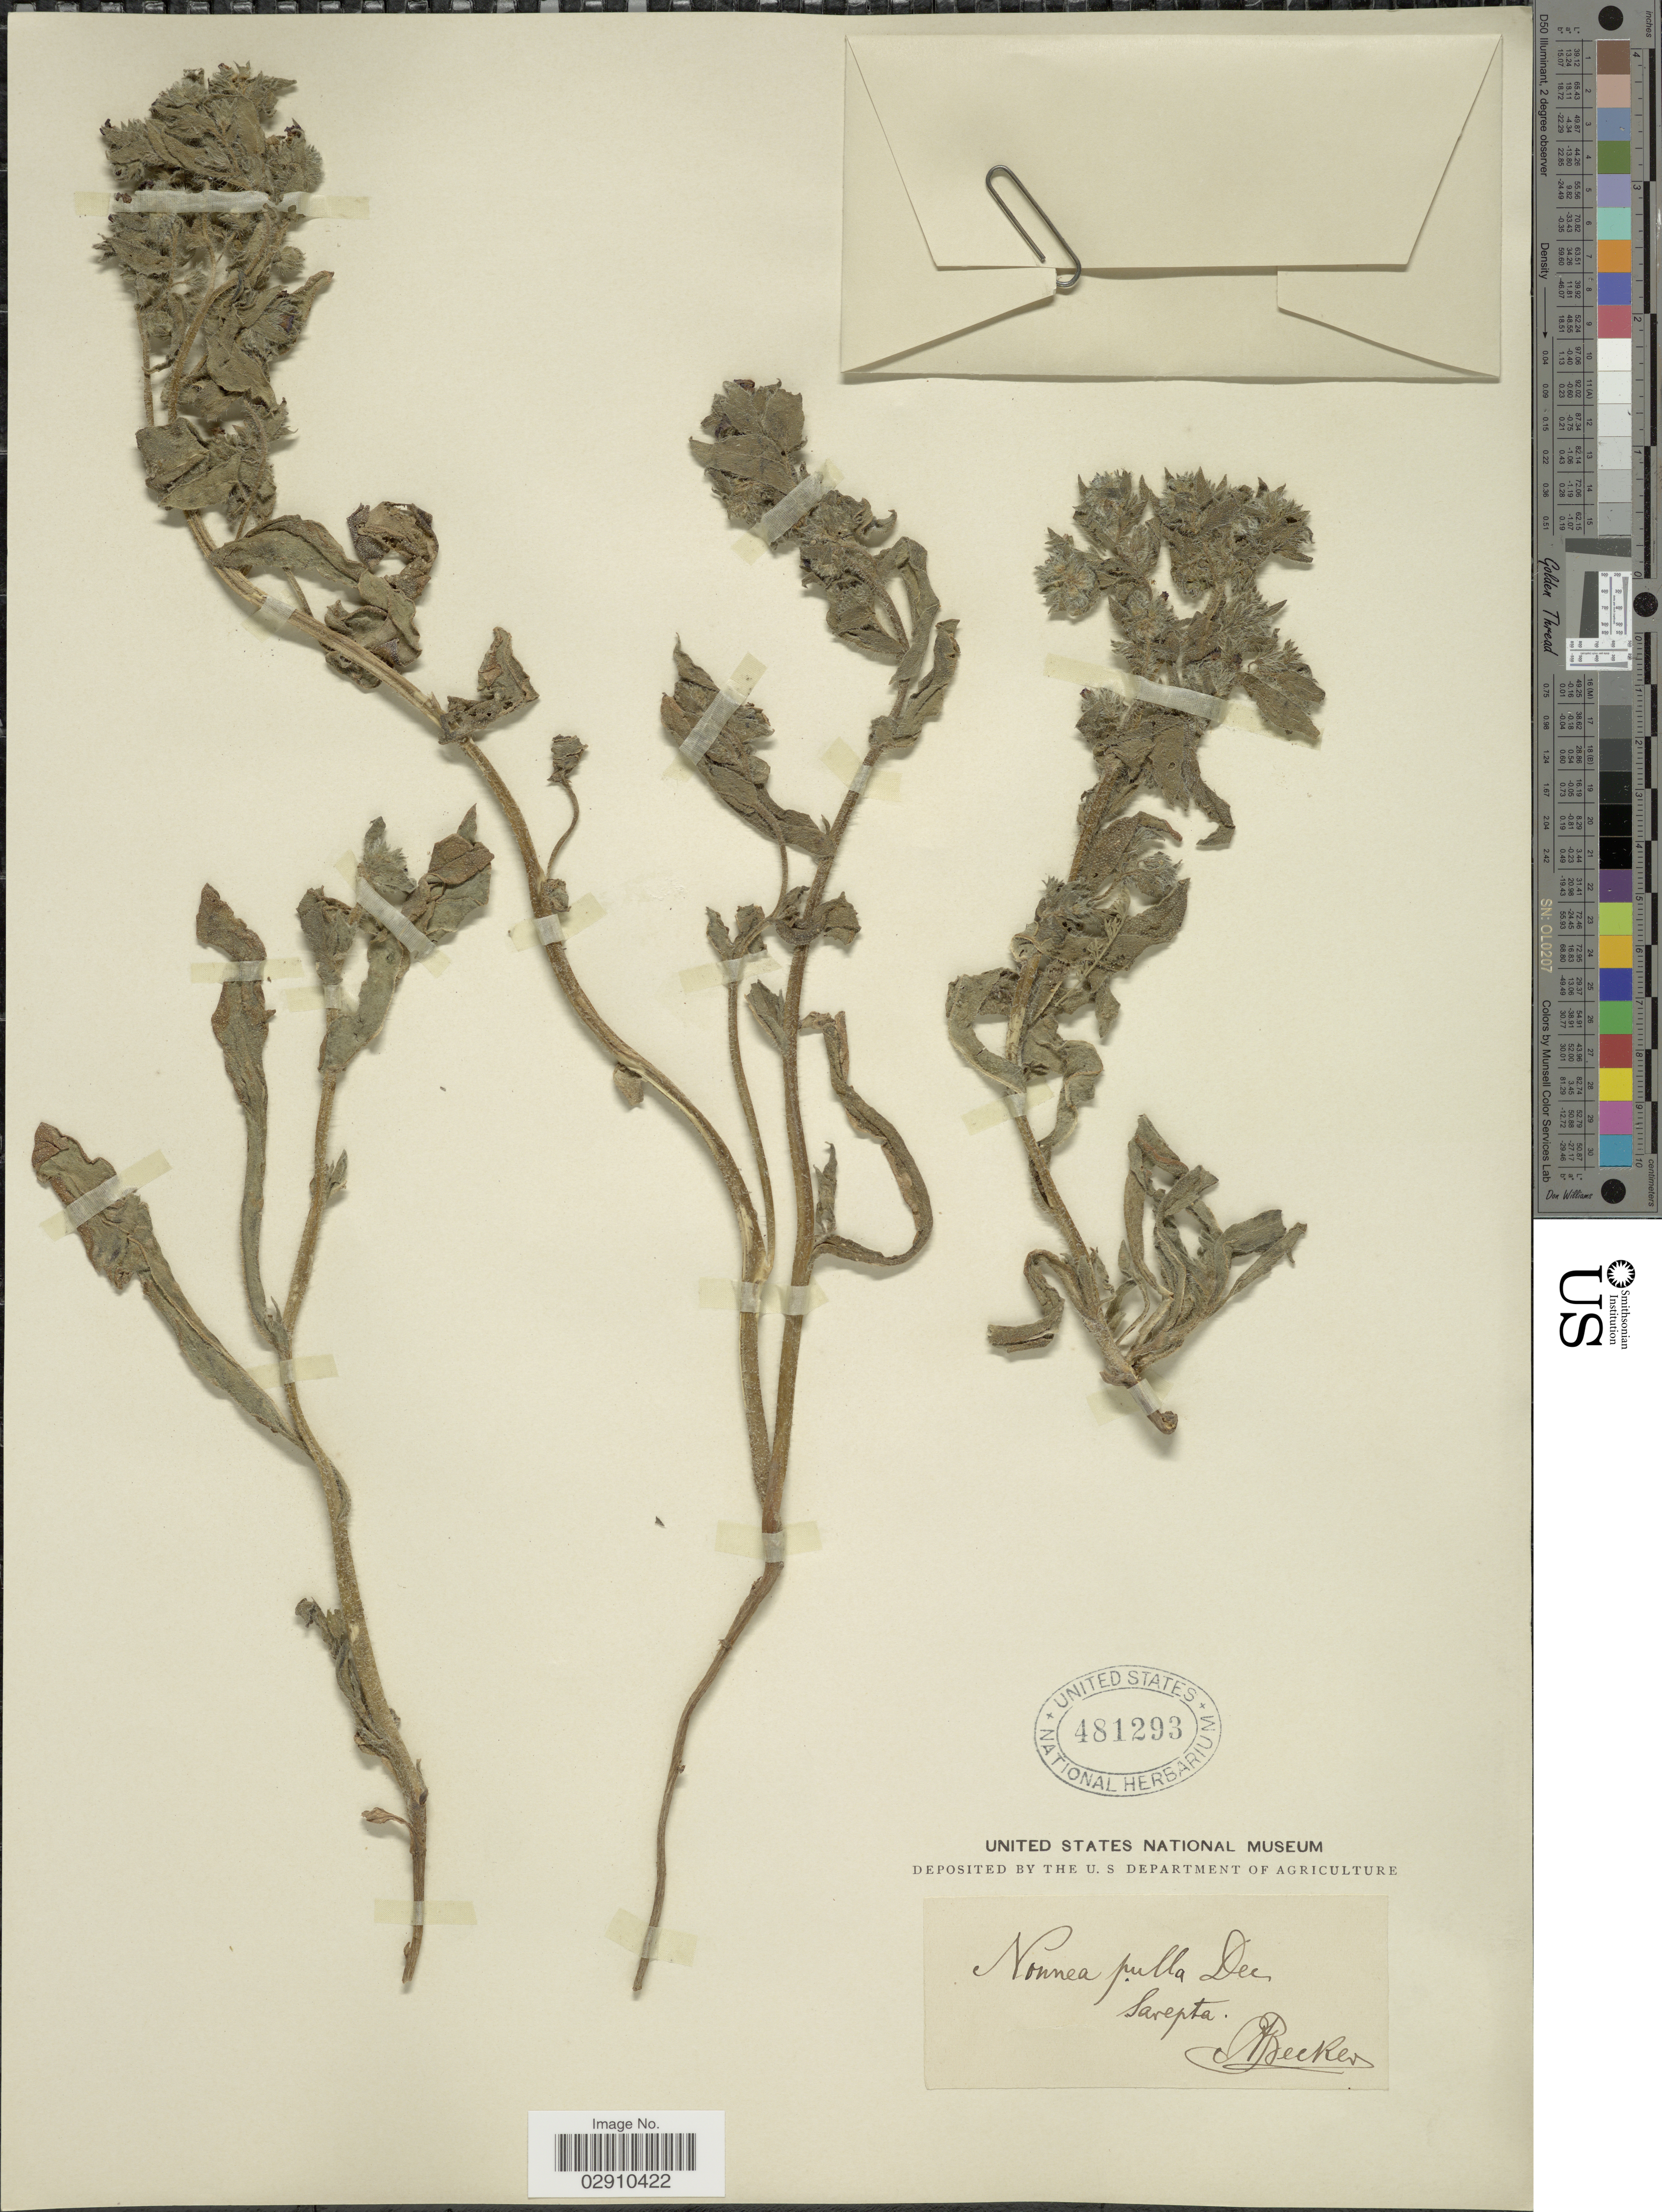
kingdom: Plantae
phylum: Tracheophyta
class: Magnoliopsida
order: Boraginales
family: Boraginaceae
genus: Nonea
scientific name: Nonea pulla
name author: (L.) DC.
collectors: A. Becker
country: Russian Federation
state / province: Volgograd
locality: Sarepta.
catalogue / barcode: US 481293